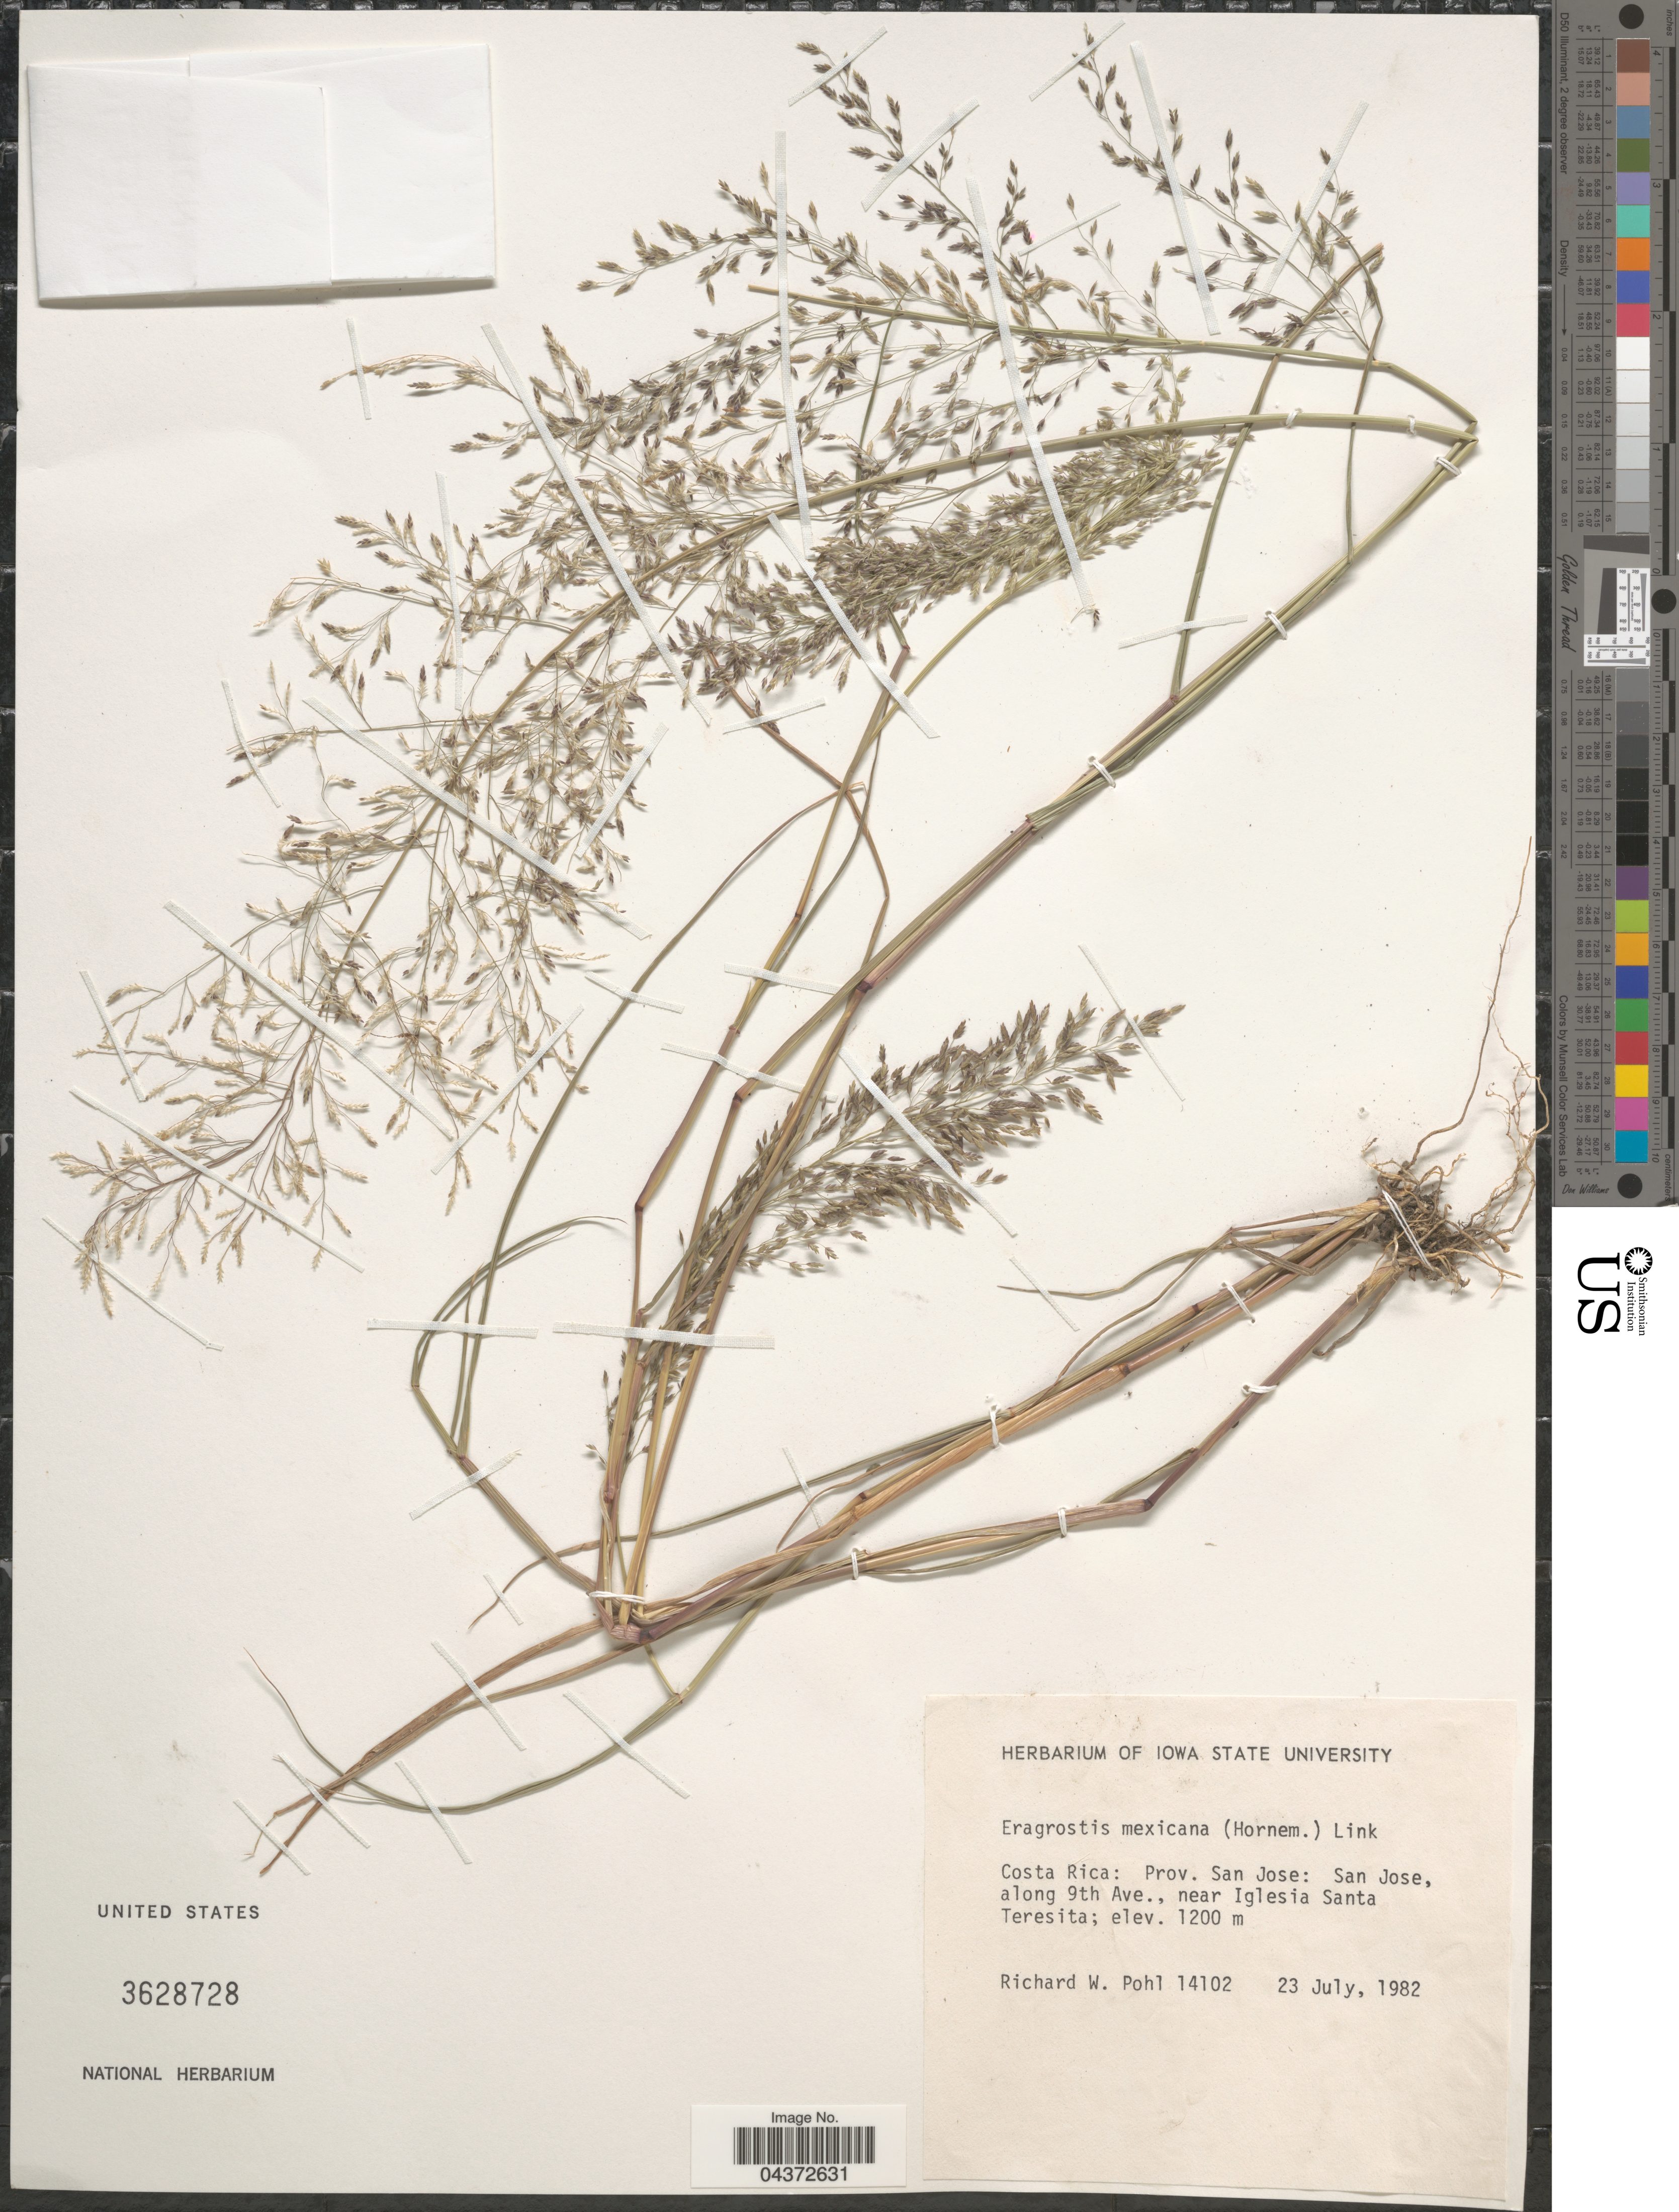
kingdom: Plantae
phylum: Tracheophyta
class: Liliopsida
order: Poales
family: Poaceae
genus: Eragrostis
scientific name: Eragrostis mexicana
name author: (Hornem.) Link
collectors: R. W. Pohl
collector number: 14102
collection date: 1982-07-23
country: Costa Rica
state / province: San José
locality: San Jose, along 9th Ave., near Iglesia Santa Teresita.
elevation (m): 1200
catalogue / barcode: US 3628728